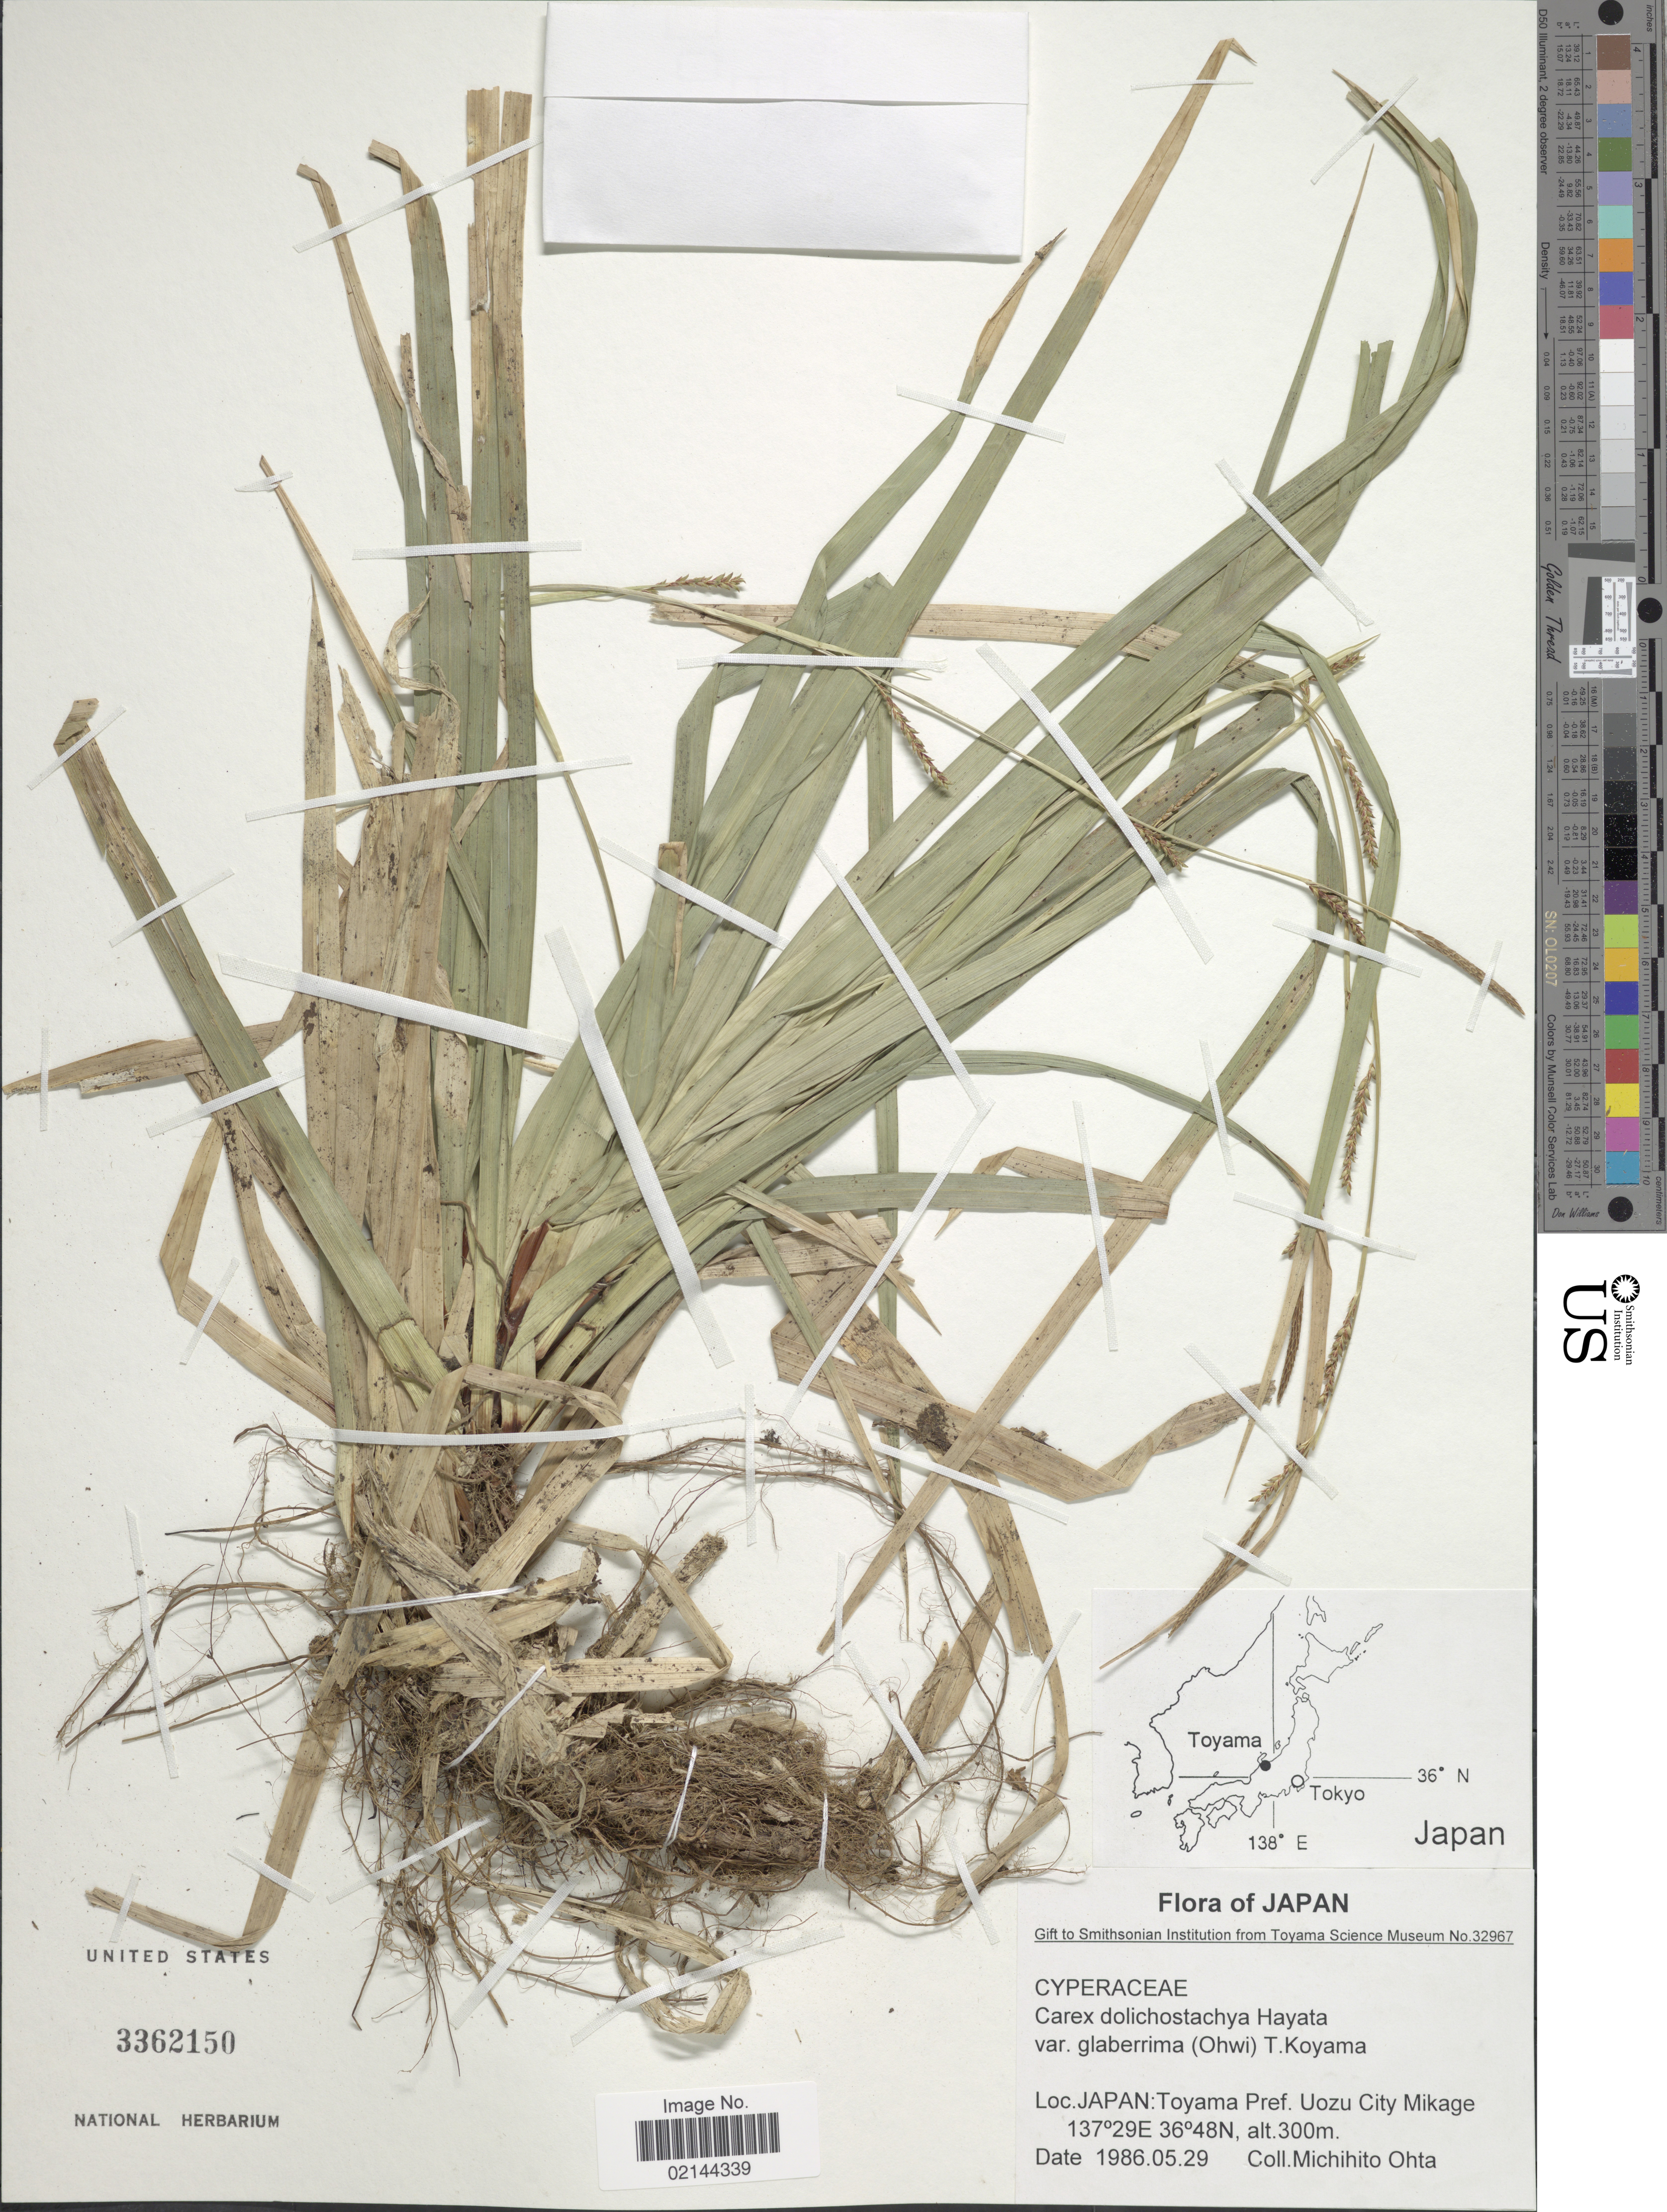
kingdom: Plantae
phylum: Tracheophyta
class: Liliopsida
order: Poales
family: Cyperaceae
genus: Carex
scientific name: Carex dolichostachya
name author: Hayata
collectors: M. Ohta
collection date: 1986-05-29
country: Japan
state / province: Toyama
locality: Japan: Toyama Pref. Uozu City Mikage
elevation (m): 300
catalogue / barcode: US 3362150